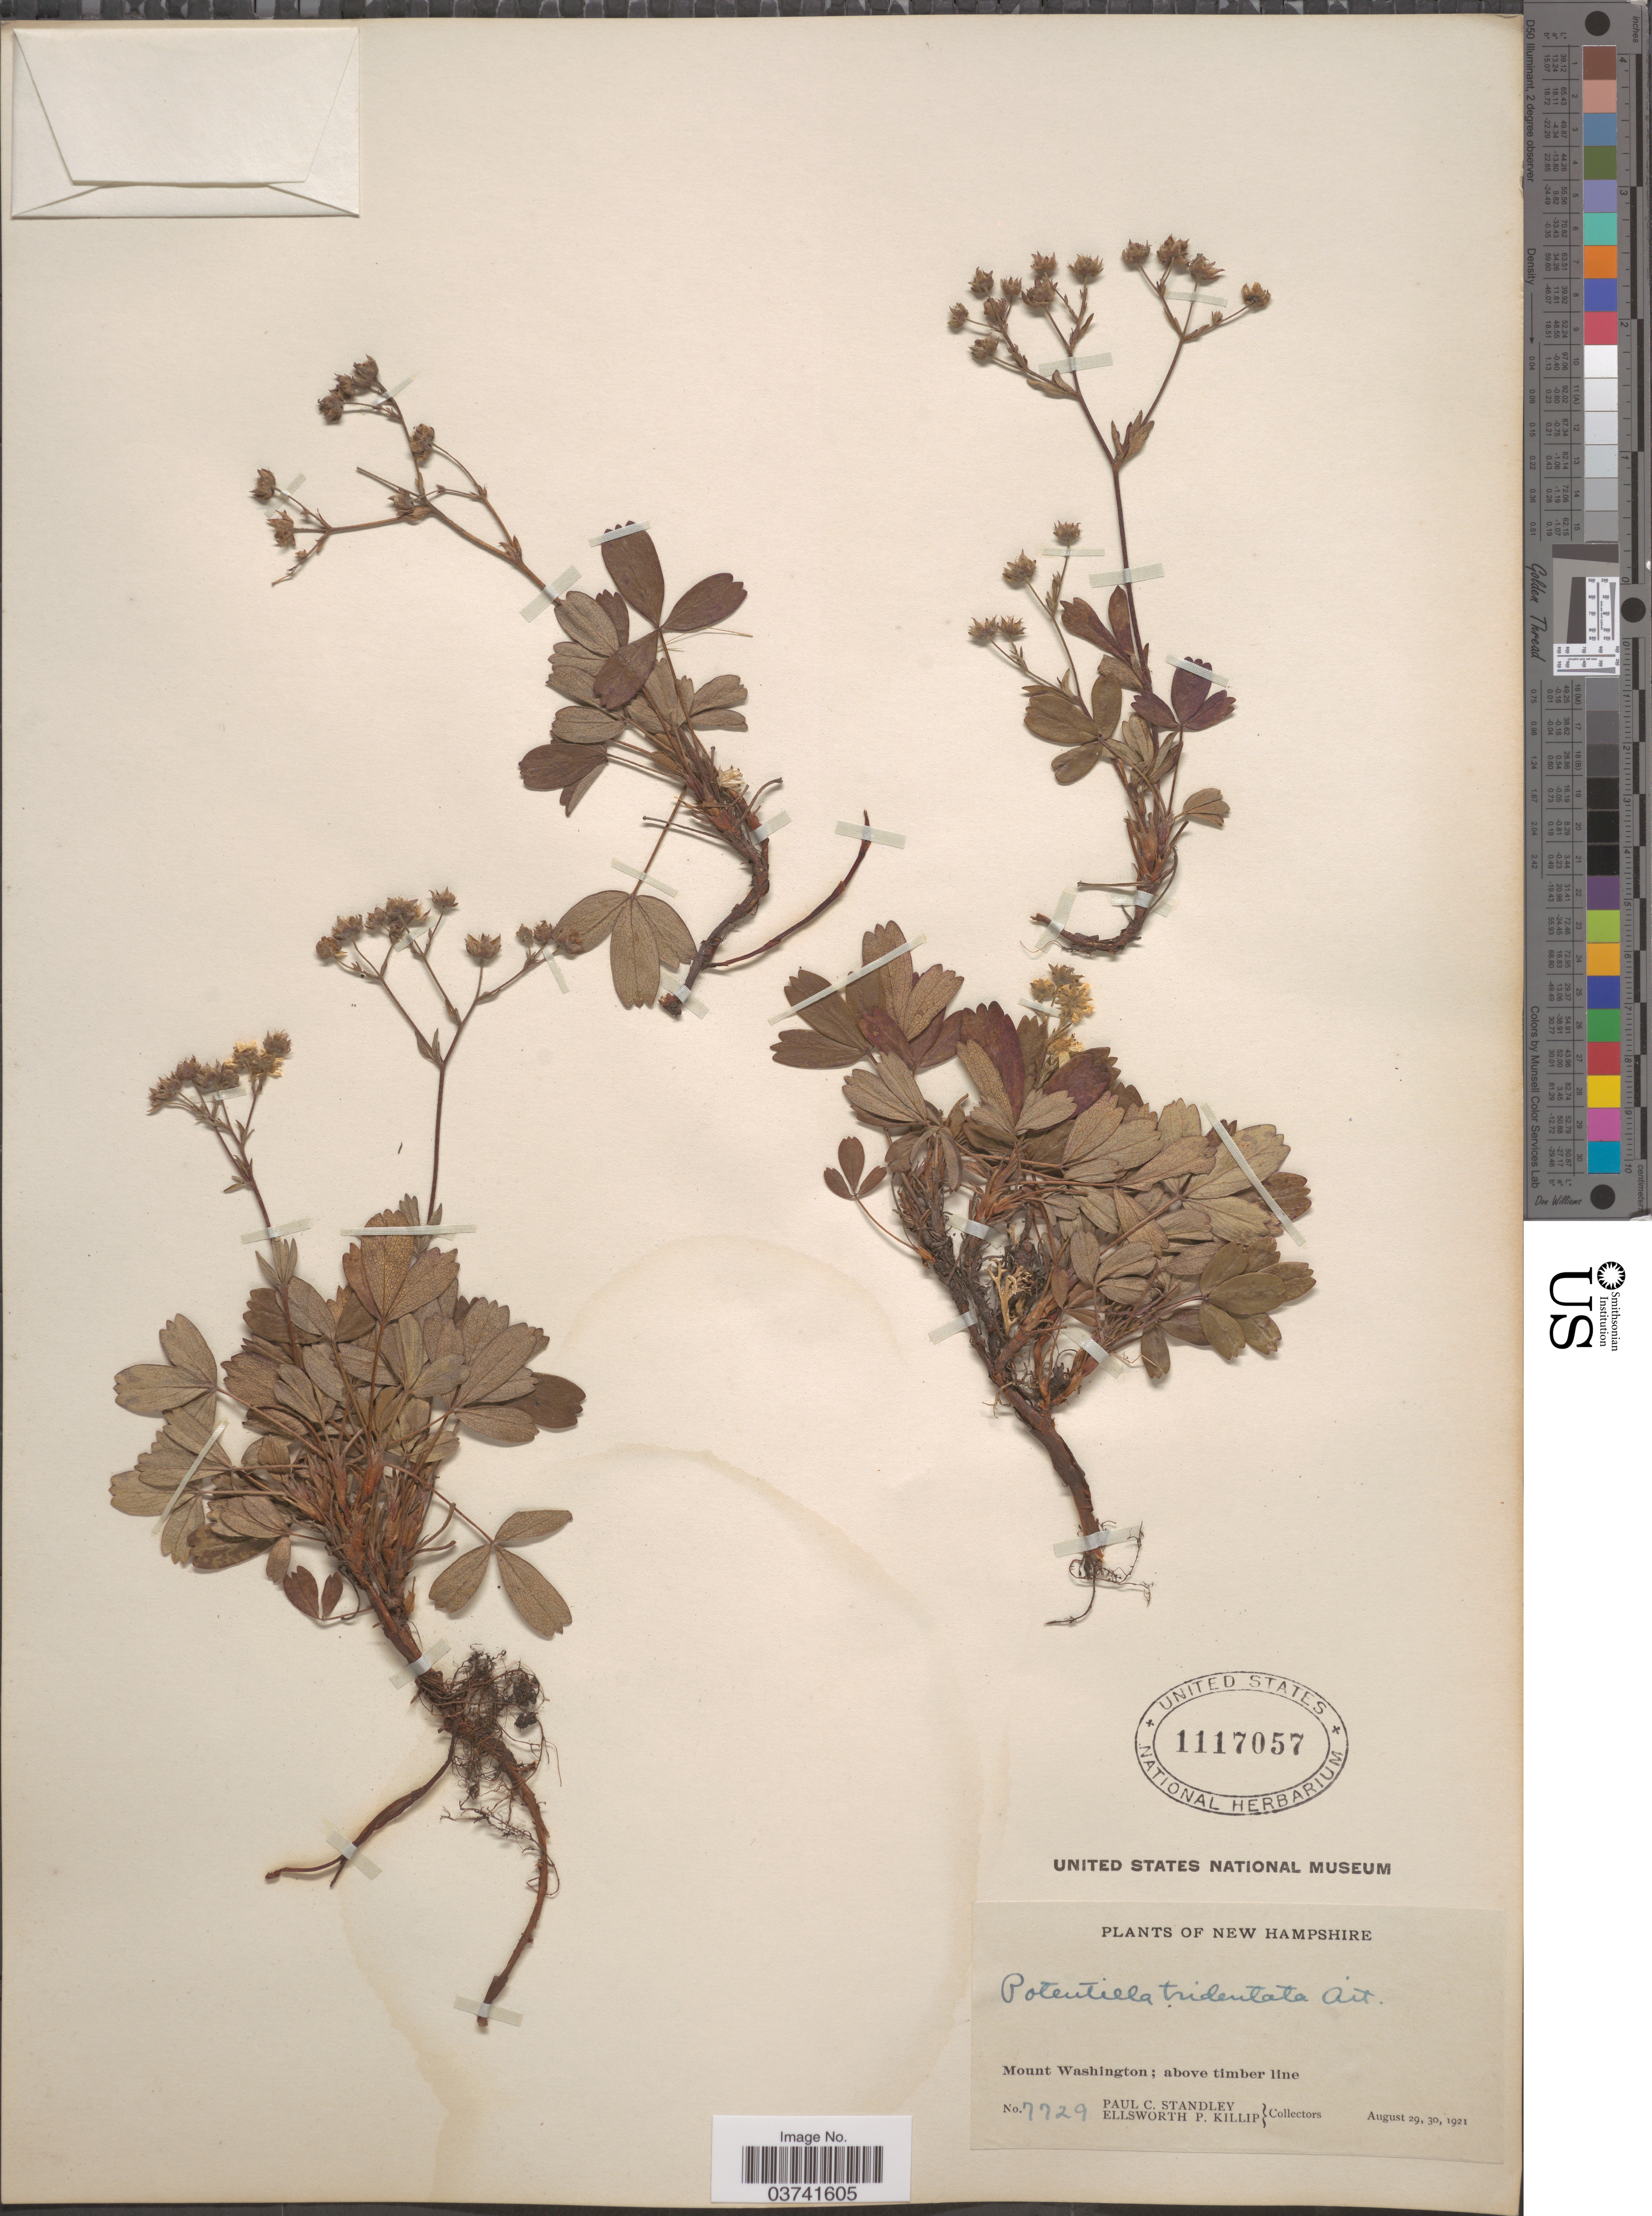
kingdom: Plantae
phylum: Tracheophyta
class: Magnoliopsida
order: Rosales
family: Rosaceae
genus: Potentilla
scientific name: Potentilla tridentata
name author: Aiton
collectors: P. C. Standley & E. P. Killip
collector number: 7729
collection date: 1921-08-29/1921-08-30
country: United States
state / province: New Hampshire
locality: Mount Washington; above timber line.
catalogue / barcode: US 1117057